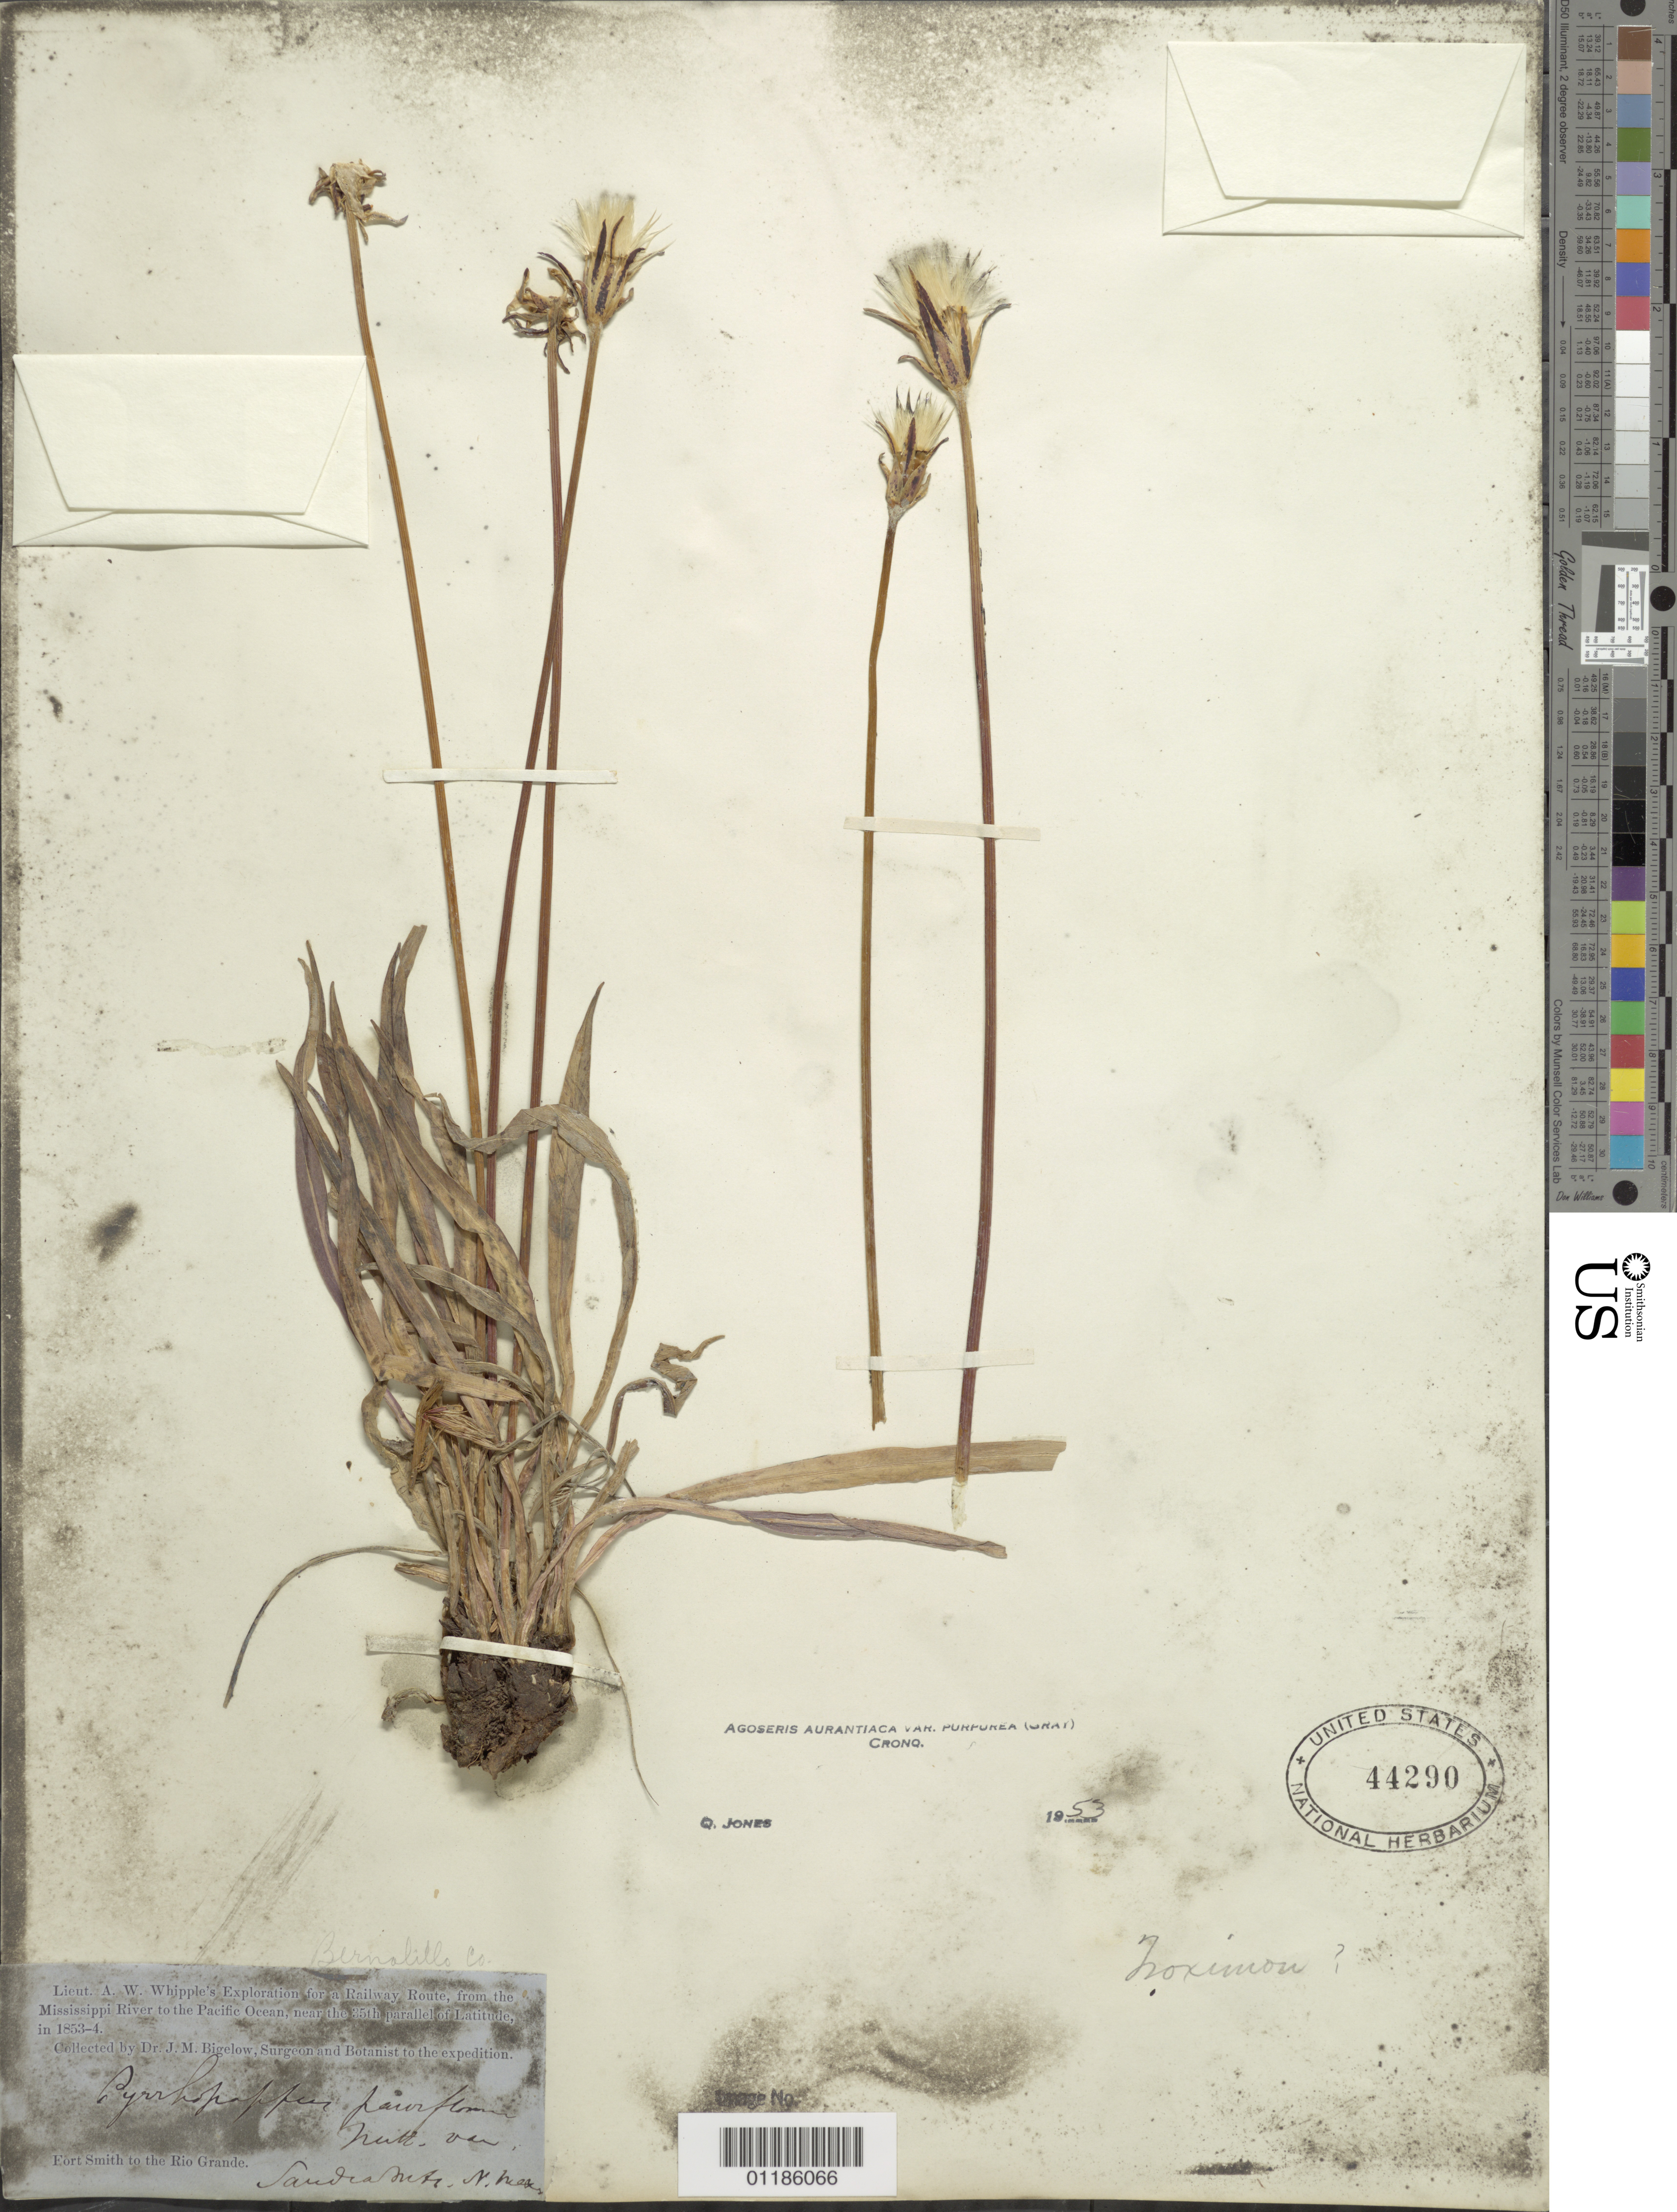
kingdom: Plantae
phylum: Tracheophyta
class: Magnoliopsida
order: Asterales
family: Asteraceae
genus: Agoseris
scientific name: Agoseris aurantiaca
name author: (Hook.) Greene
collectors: J. M. Bigelow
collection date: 1853/1854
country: United States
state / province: New Mexico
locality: Sandra Mts.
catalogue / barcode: US 44290